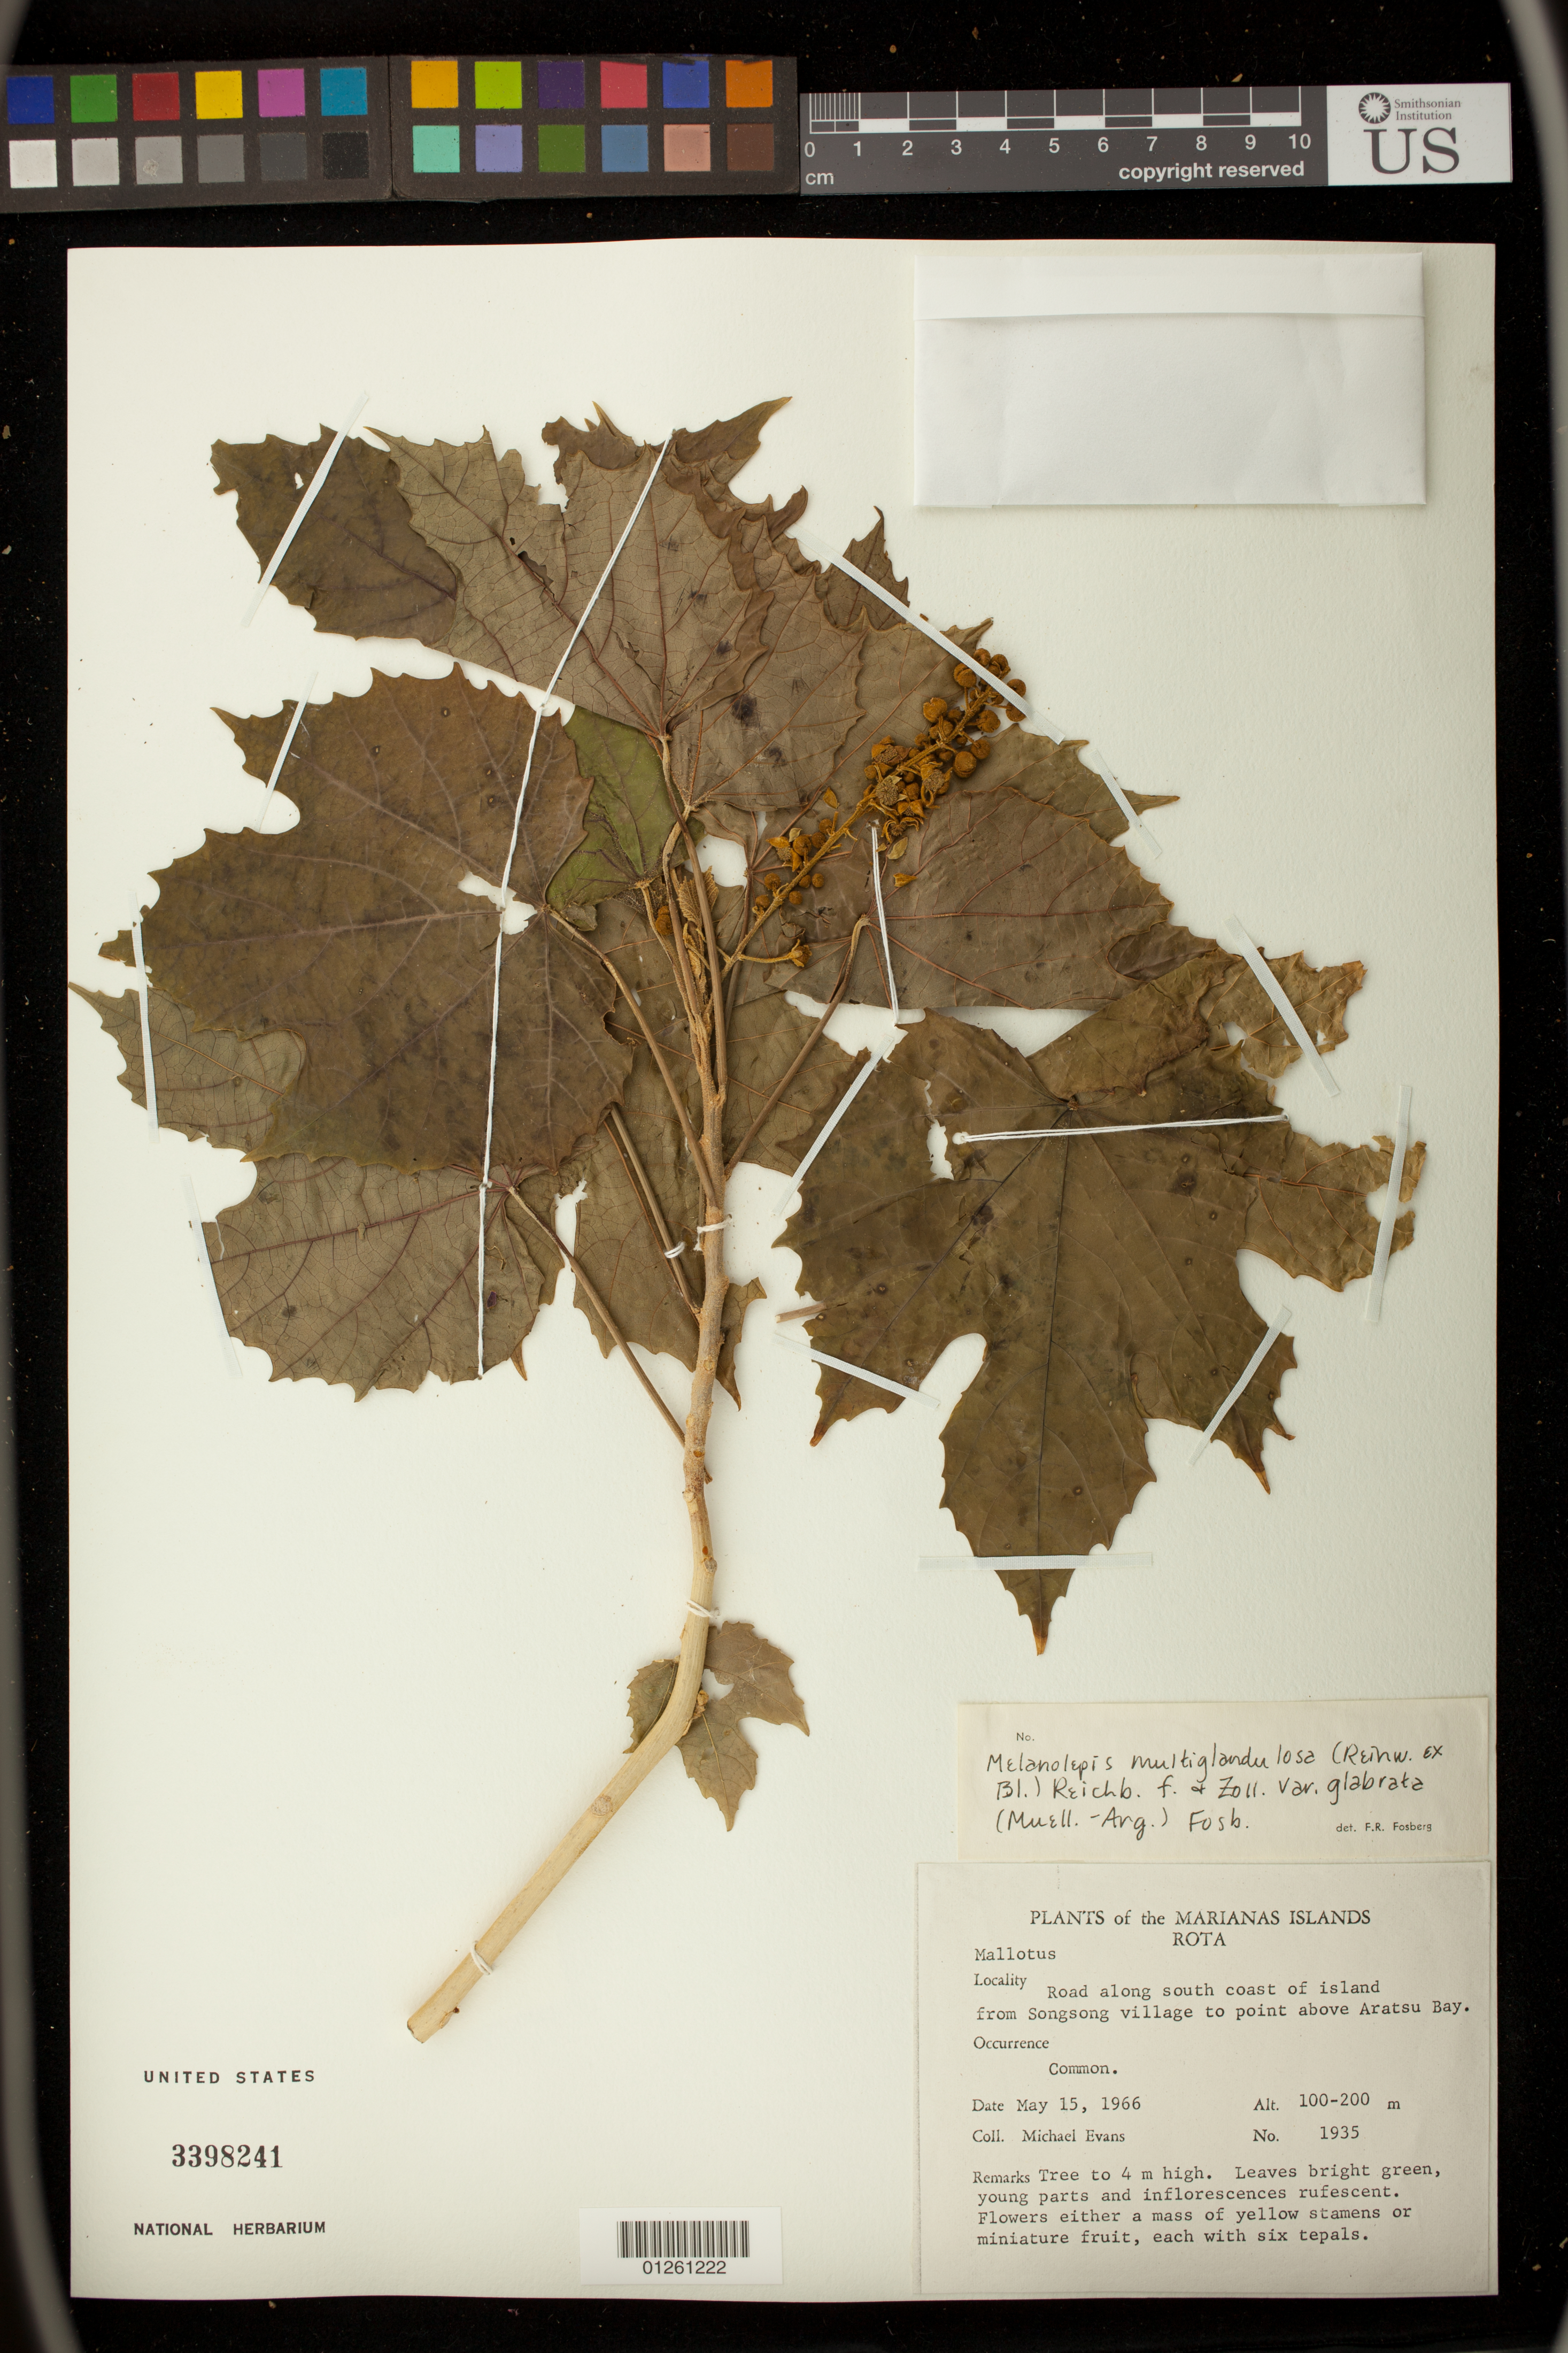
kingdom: Plantae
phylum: Tracheophyta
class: Magnoliopsida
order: Malpighiales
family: Euphorbiaceae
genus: Melanolepis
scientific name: Melanolepis multiglandulosa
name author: (Reinw. ex Blume) Rchb. f. & Zoll.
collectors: M. Bevans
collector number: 1935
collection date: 1966-05-15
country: Northern Mariana Islands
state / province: Rota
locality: Road along south coast of island from Songsong village to point above Aratsu Occurrence Common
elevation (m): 100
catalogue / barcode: US 3398241